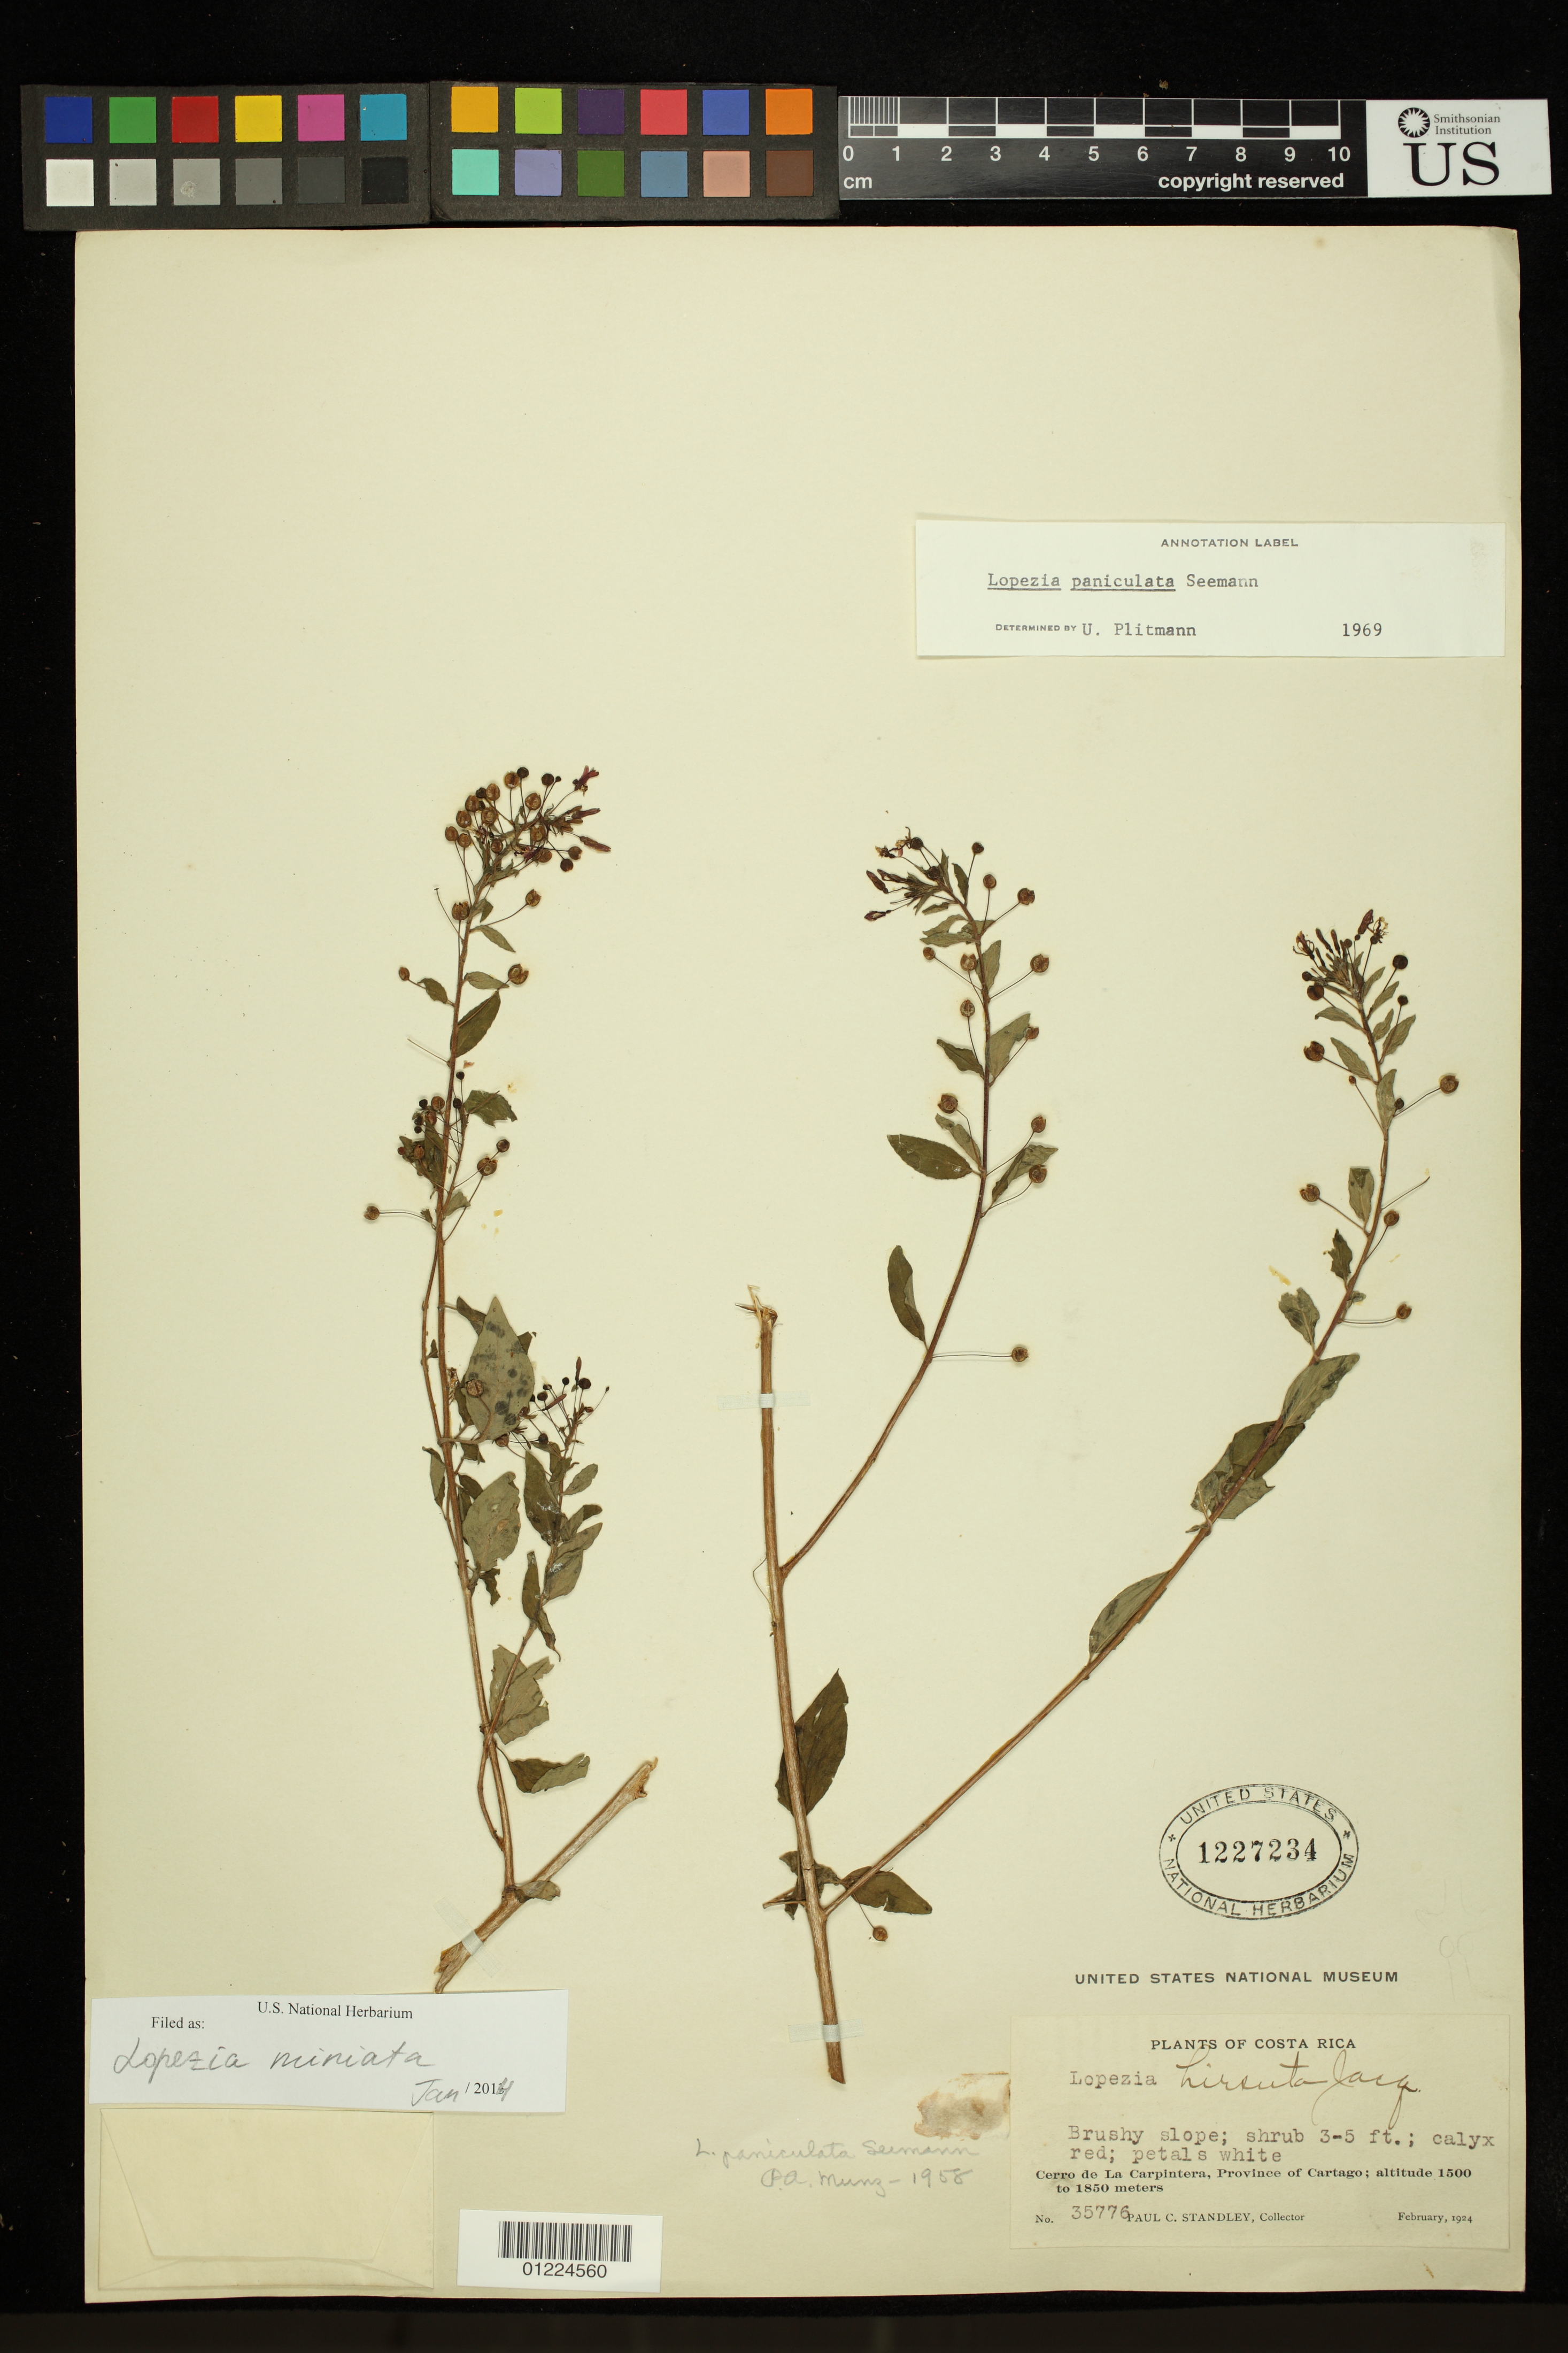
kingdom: Plantae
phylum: Tracheophyta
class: Magnoliopsida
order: Myrtales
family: Onagraceae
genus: Lopezia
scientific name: Lopezia miniata subsp. paniculata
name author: (Seem.) Plitmann et al.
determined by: Wagner, W. L., (BOT), Smithsonian Institution - National Museum of Natural History (UNITED STATES)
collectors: P. C. Standley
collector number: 35776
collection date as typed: Feb 1924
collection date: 1924-02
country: Costa Rica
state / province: Cartago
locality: Cerro de La Carpintera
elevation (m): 1500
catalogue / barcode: US 1227234